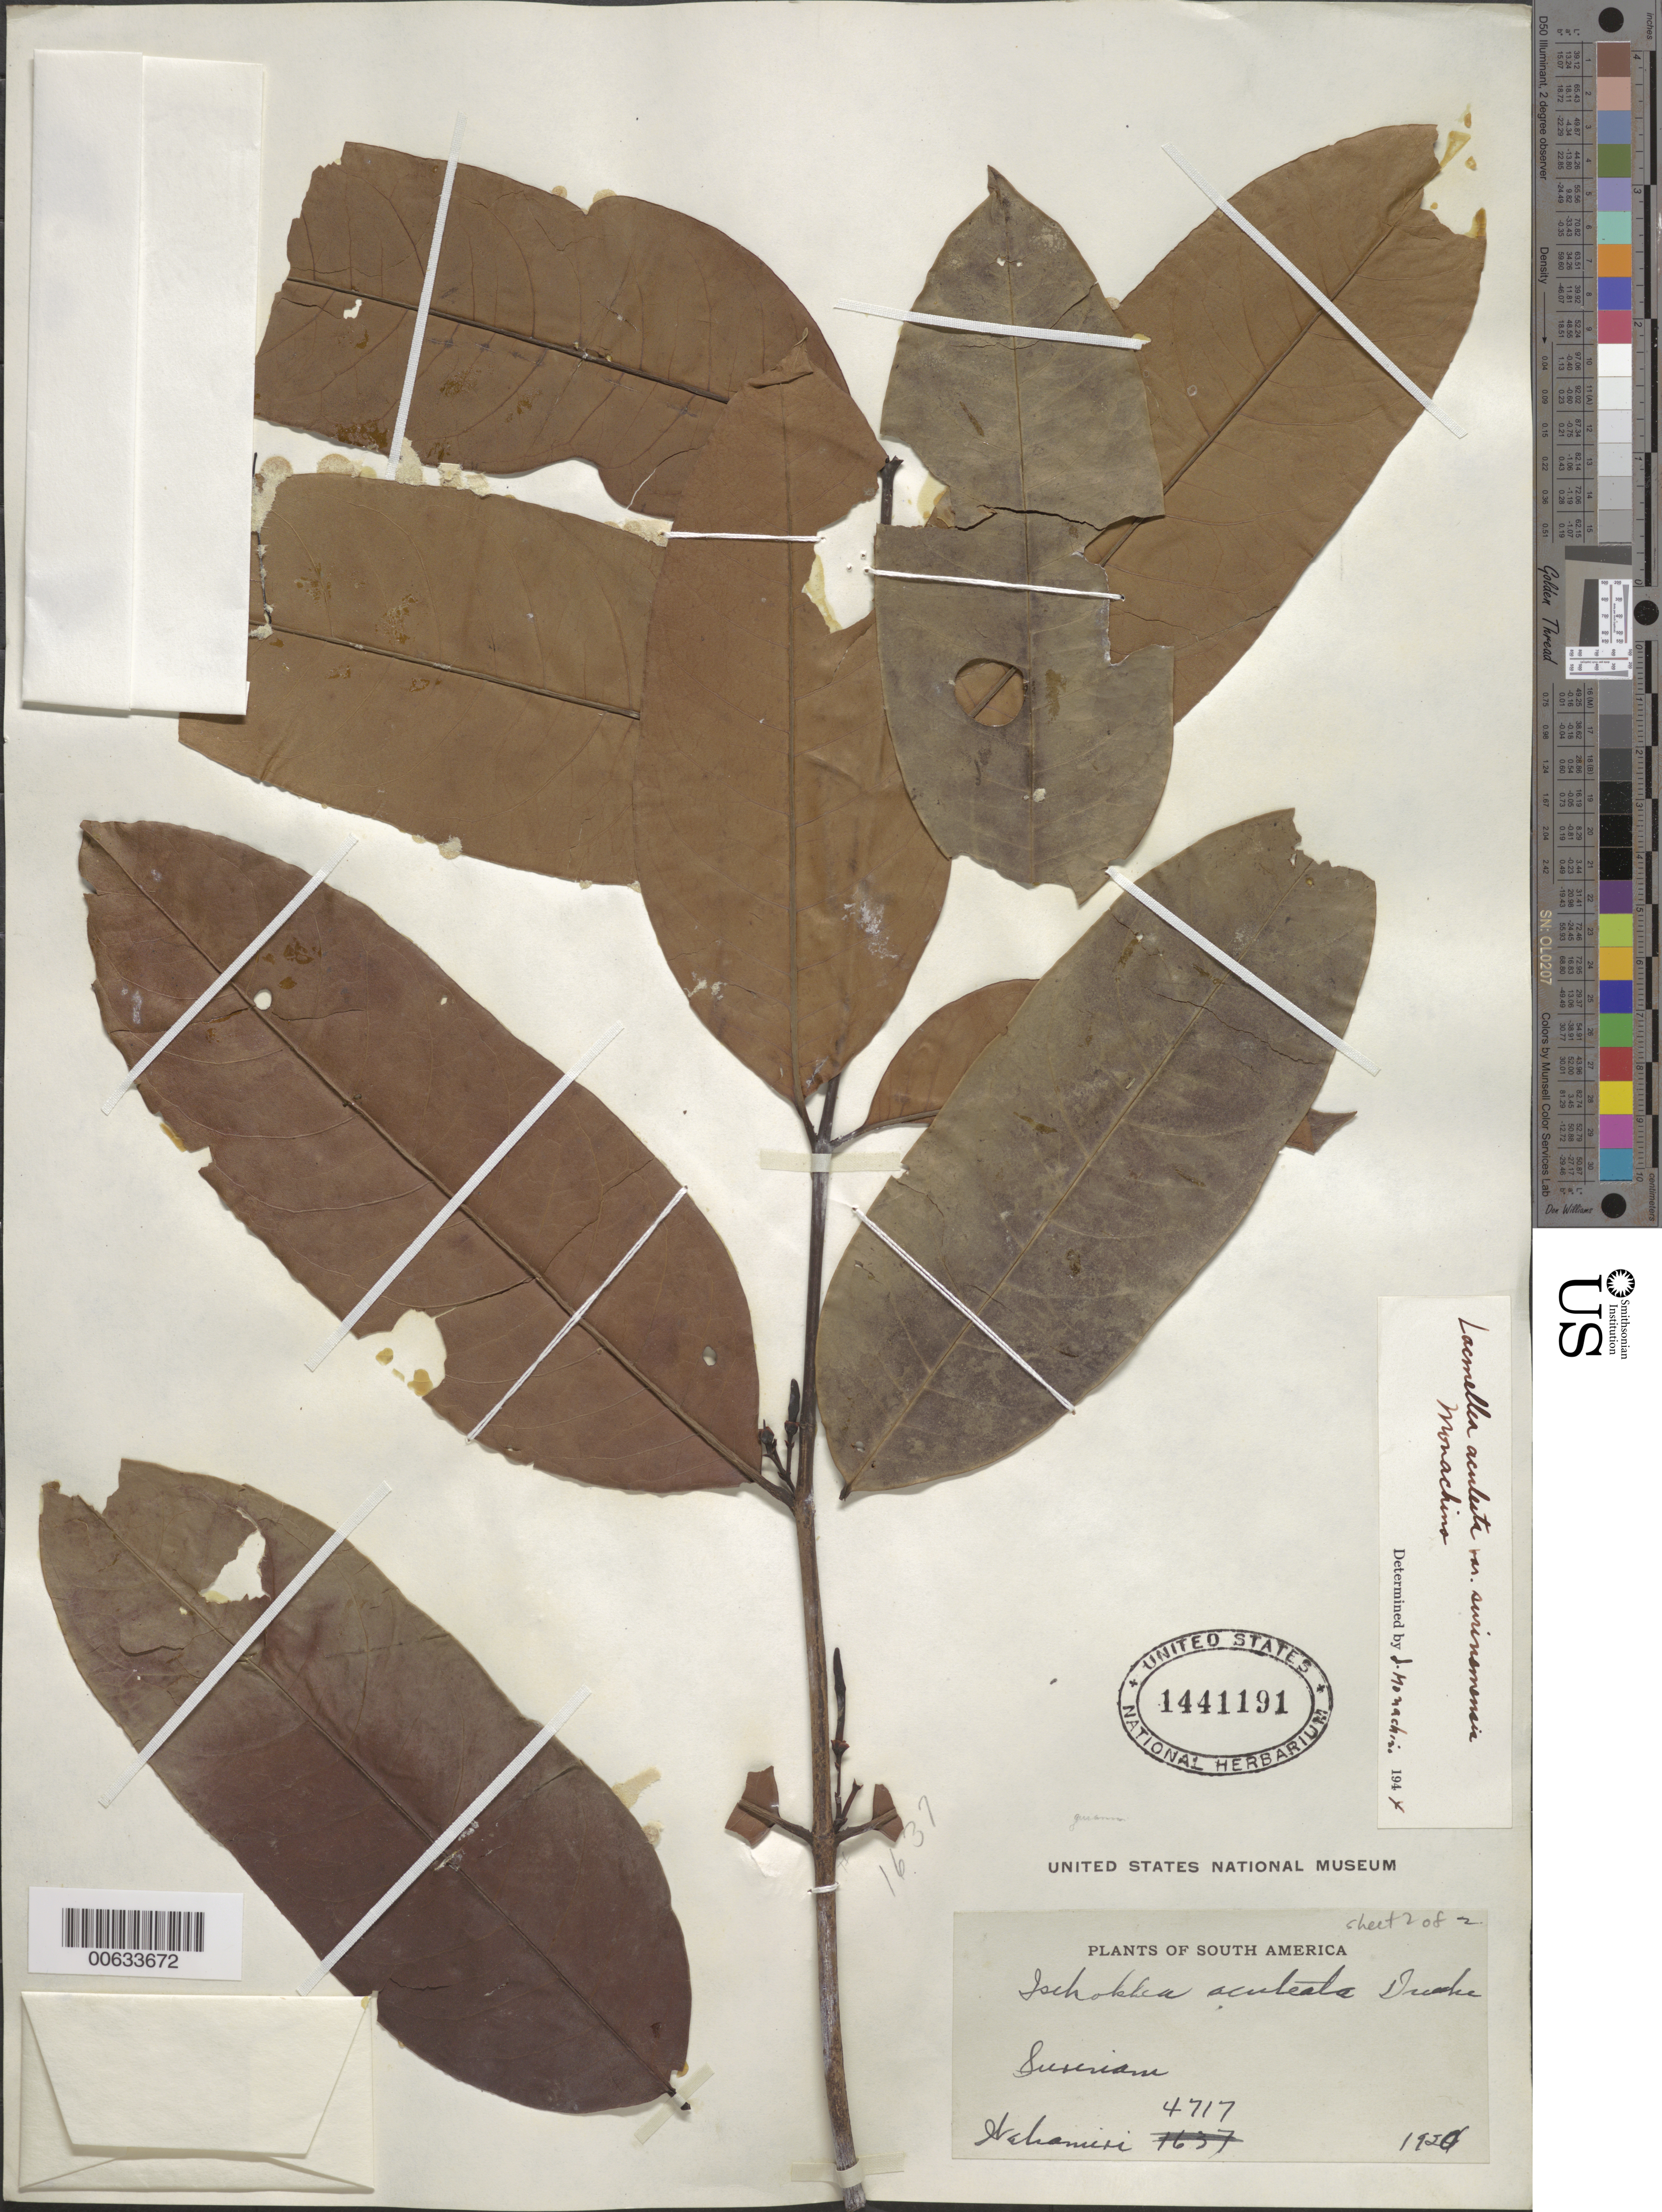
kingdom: Plantae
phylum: Tracheophyta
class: Magnoliopsida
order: Gentianales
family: Apocynaceae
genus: Lacmellea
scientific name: Lacmellea aculeata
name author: (Ducke) Monach.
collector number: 4717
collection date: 1920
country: Suriname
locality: Surinam.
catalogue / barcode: US 1441191